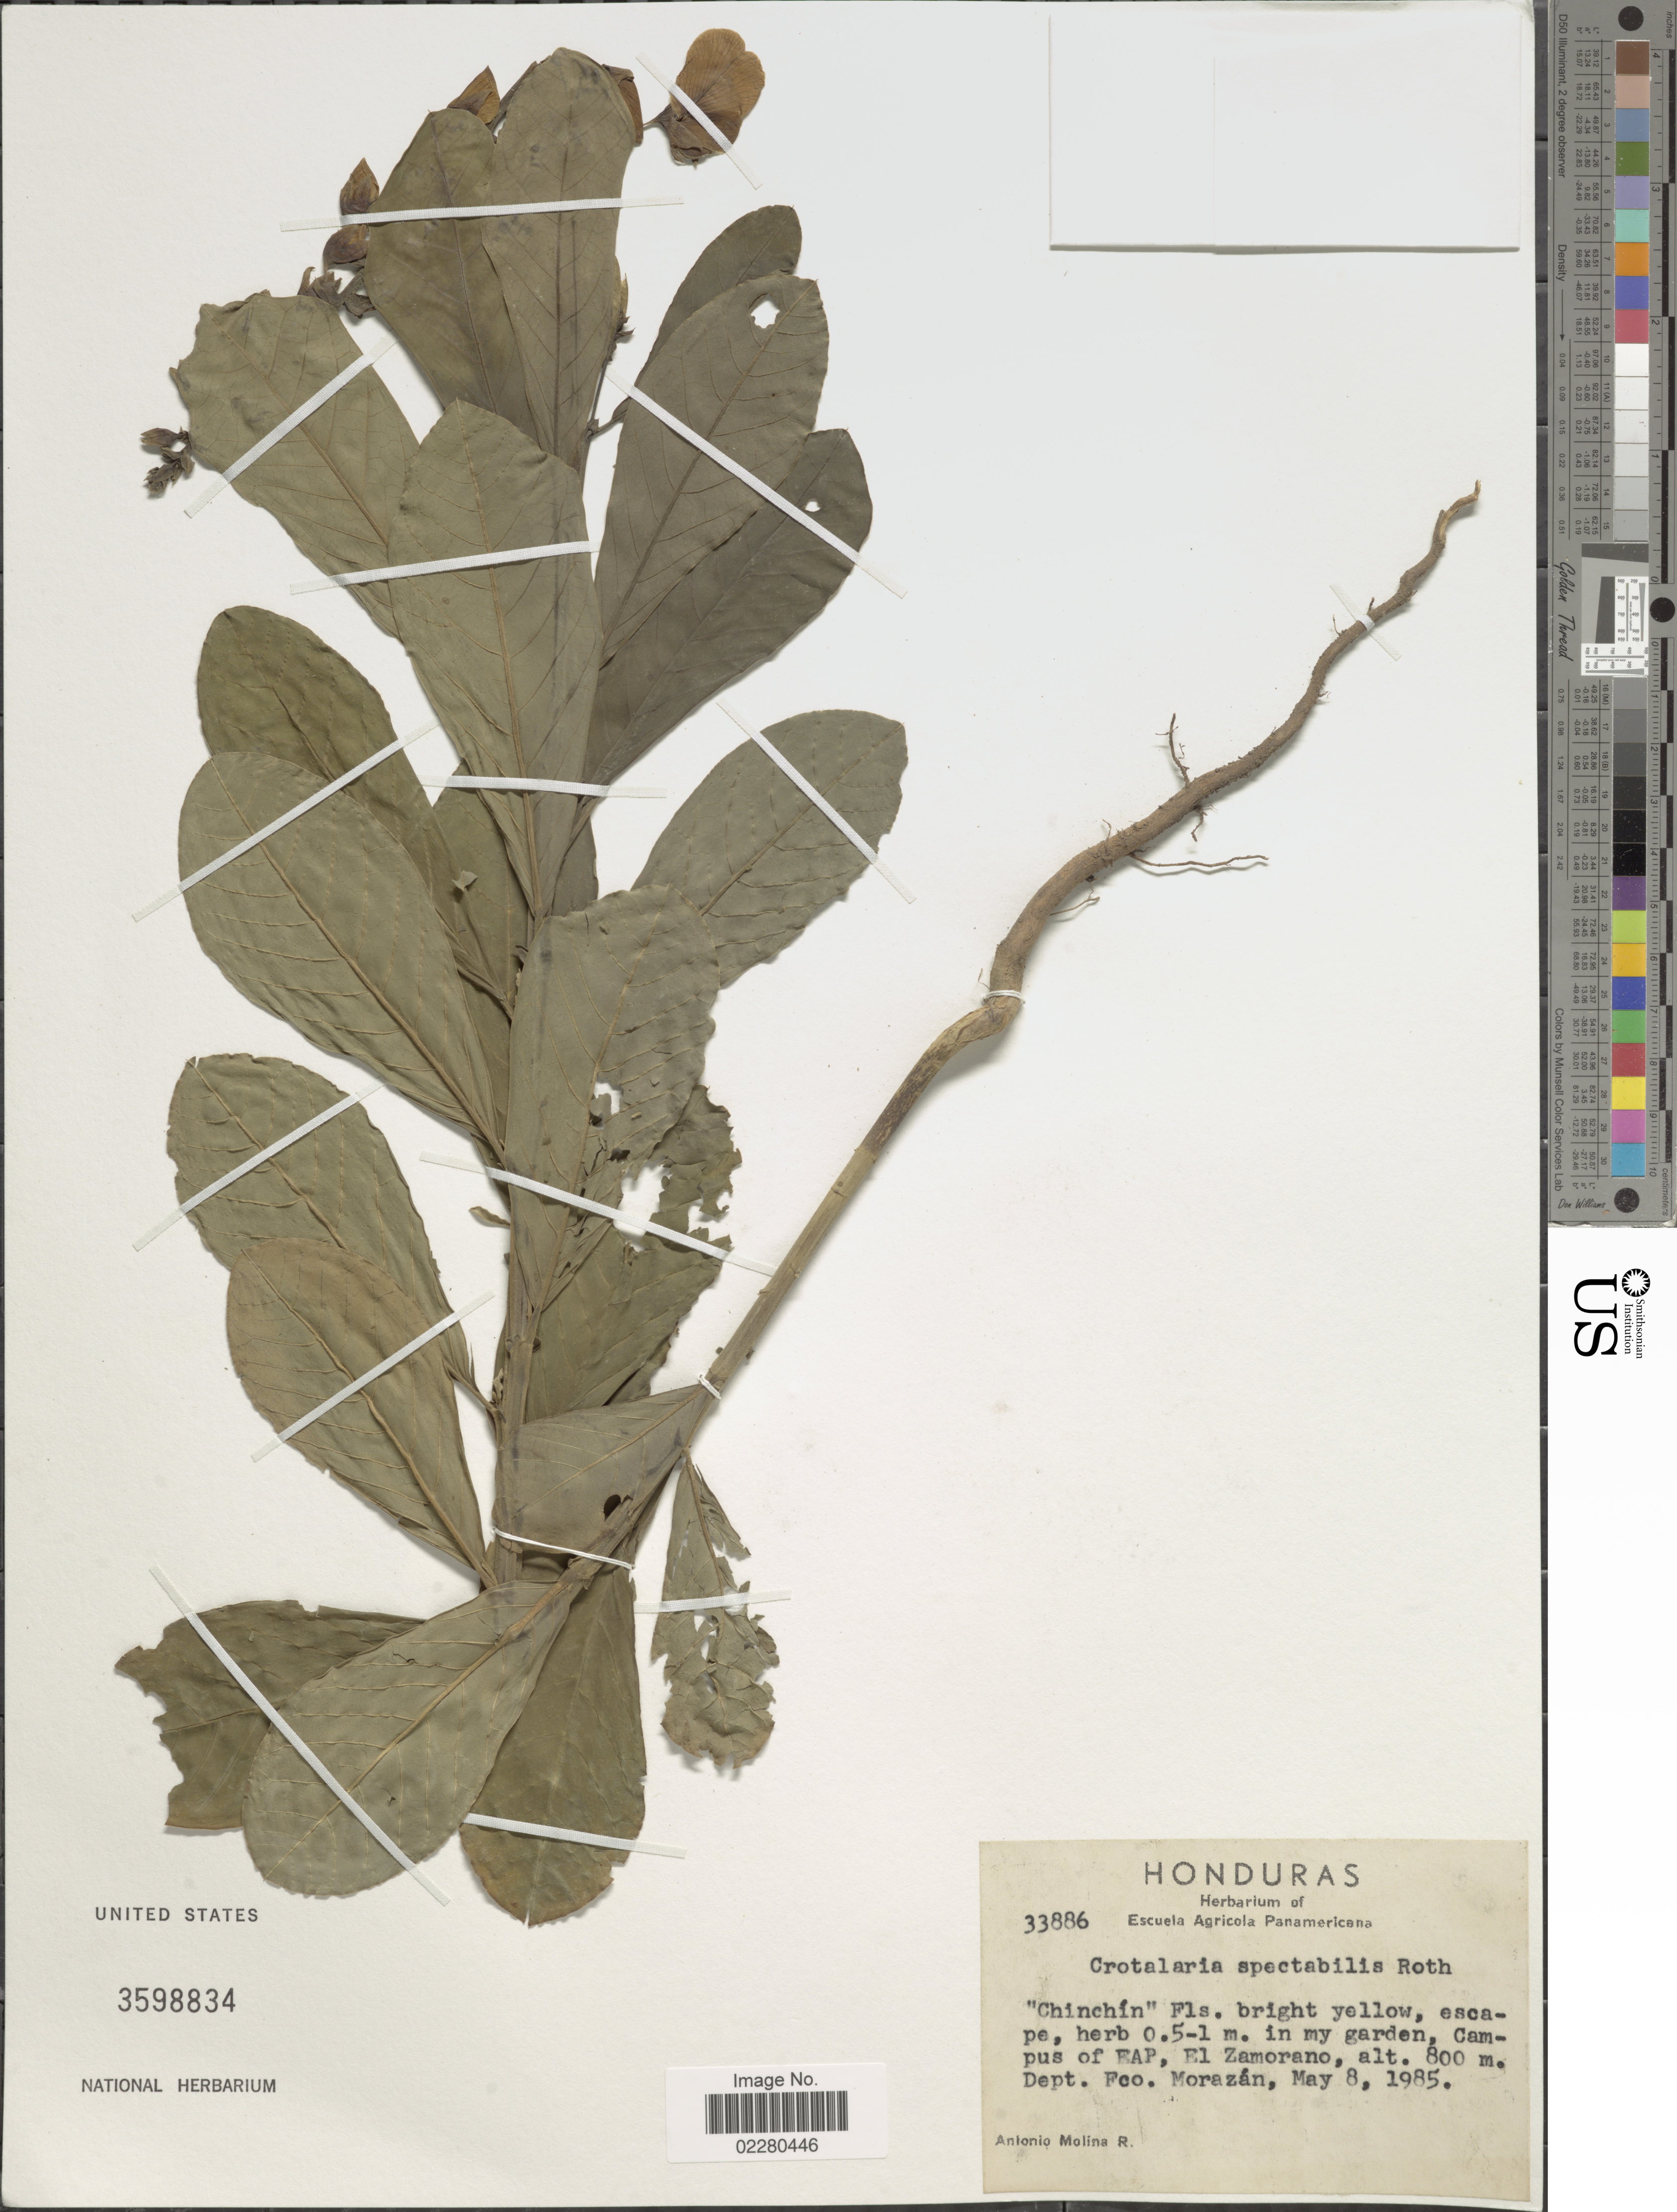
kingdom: Plantae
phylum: Tracheophyta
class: Magnoliopsida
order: Fabales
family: Fabaceae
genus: Crotalaria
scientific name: Crotalaria spectabilis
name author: Roth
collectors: A. Molina R.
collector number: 33886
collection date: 1985-05-08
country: Honduras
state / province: Fco. Morazán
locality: Campus of EAP, El Zamorano. Dept. Fco. Morazán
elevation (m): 800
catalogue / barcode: US 3598834